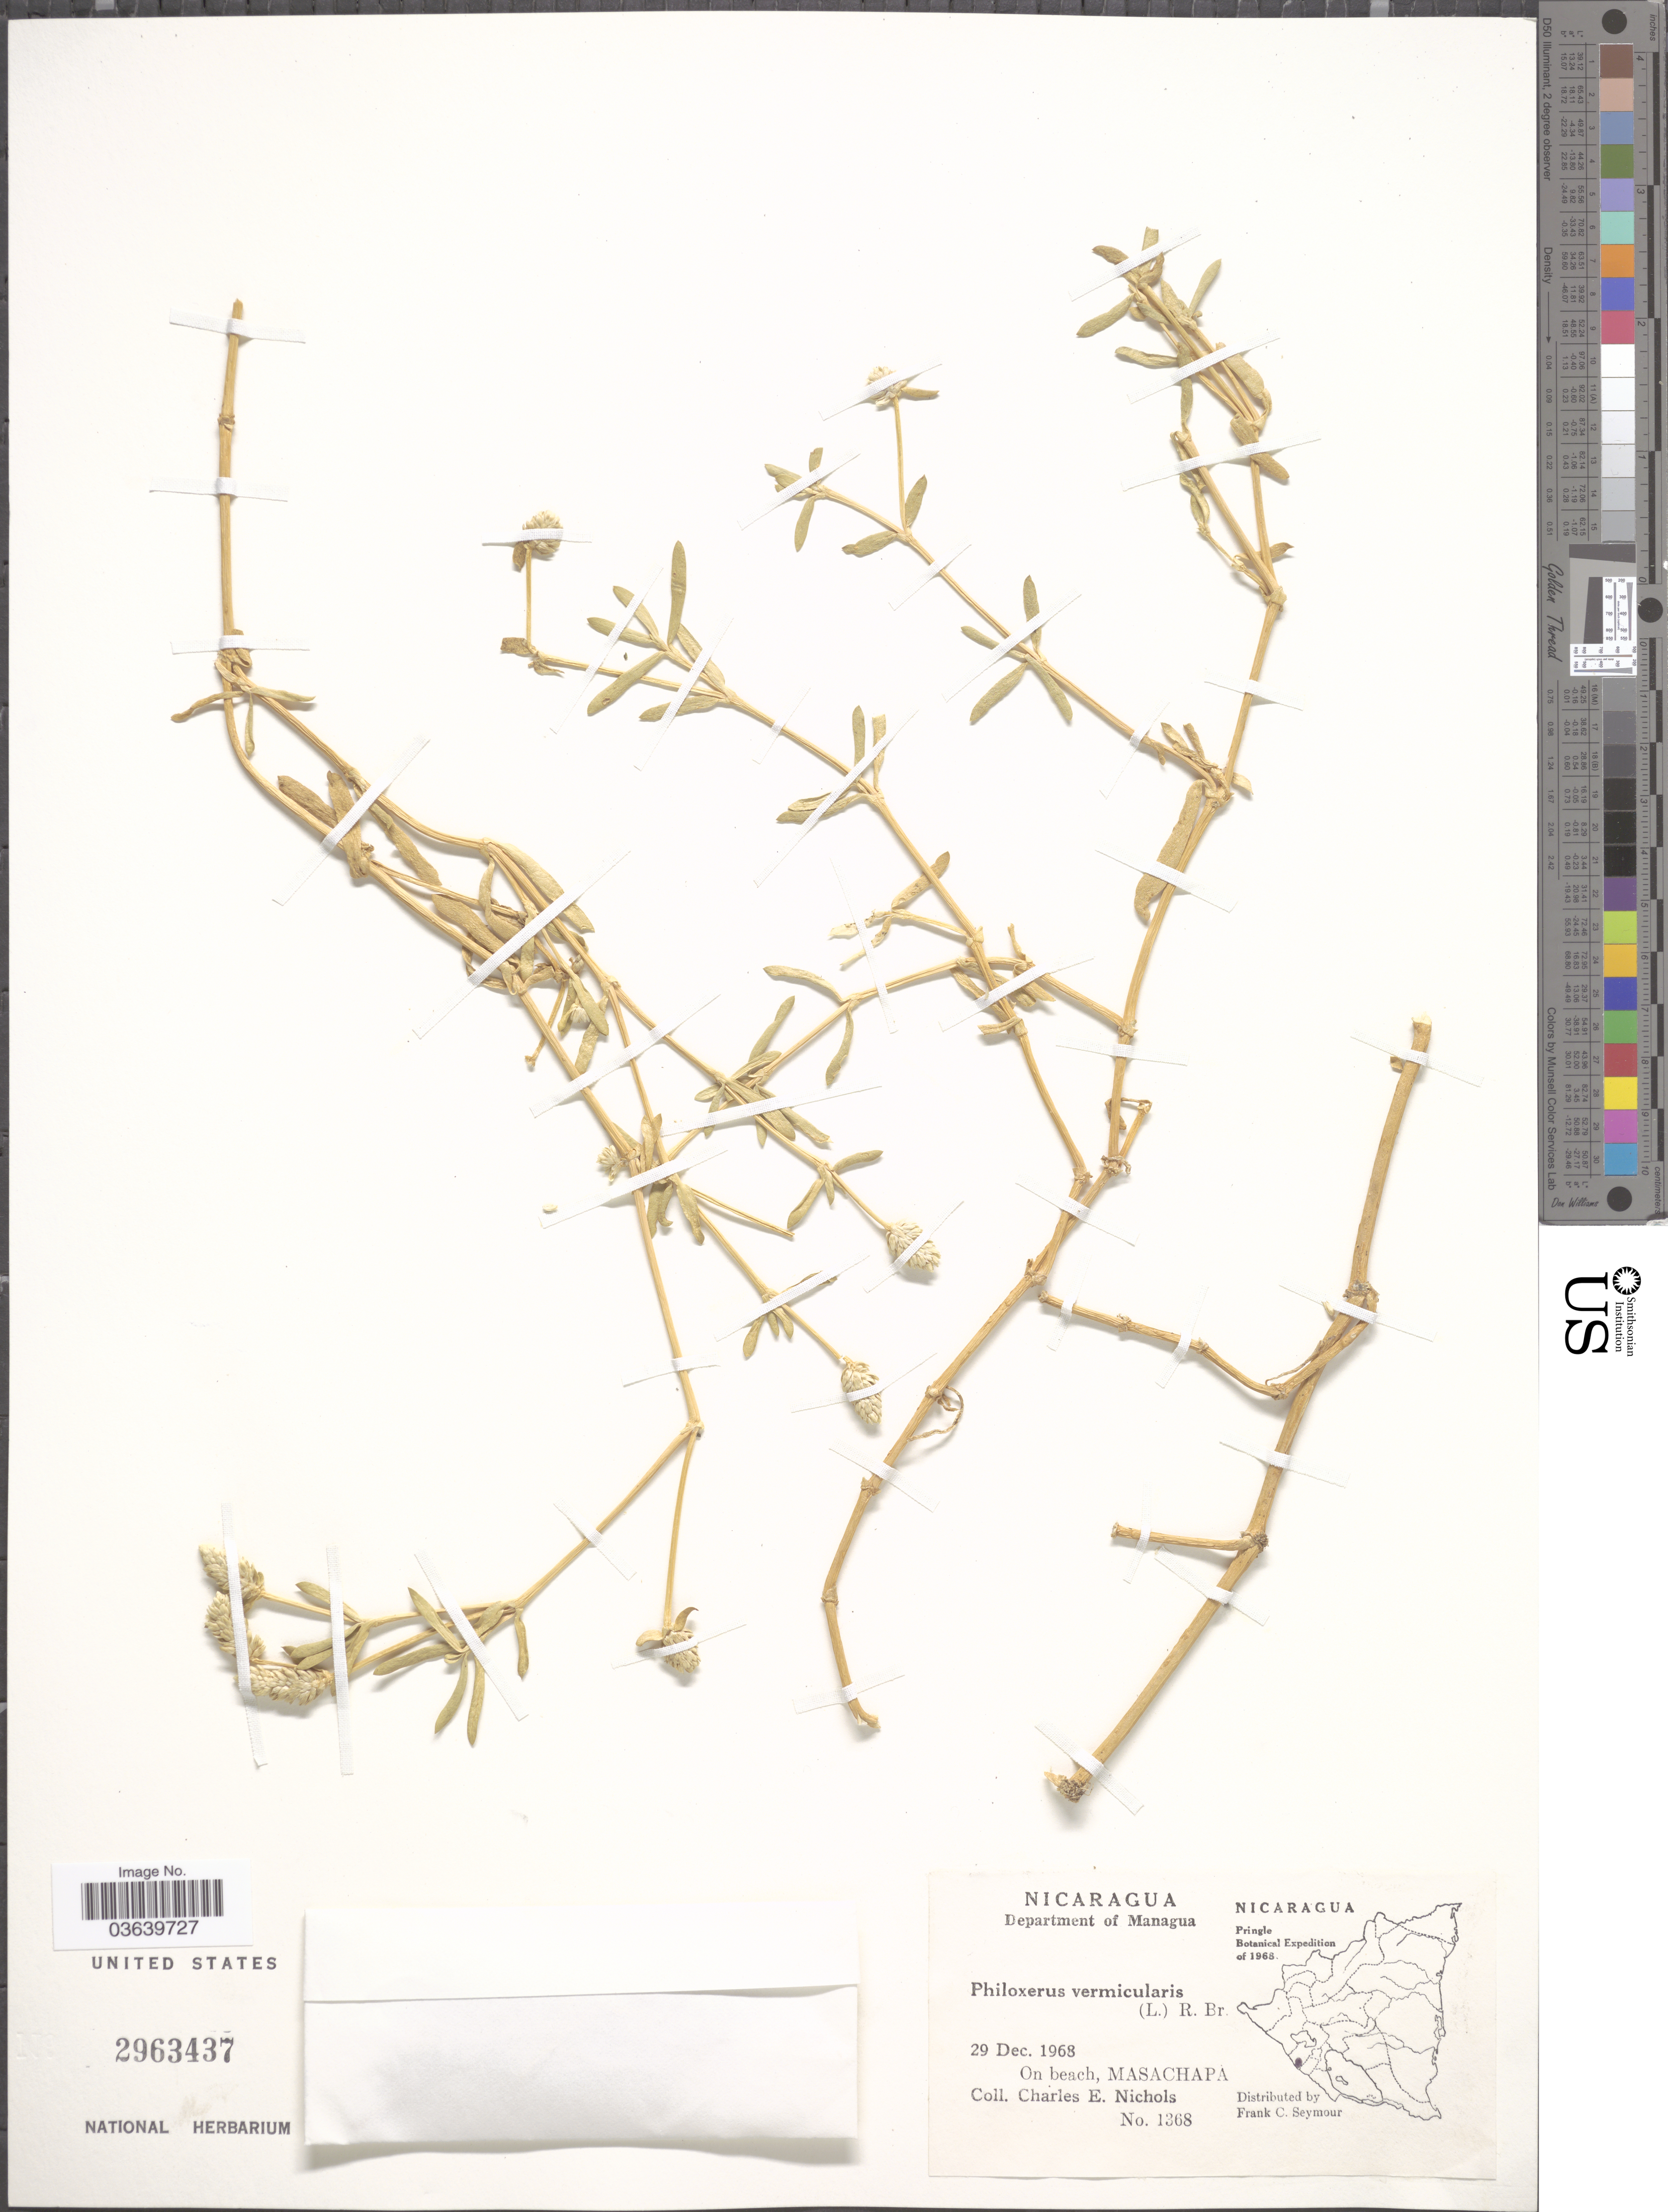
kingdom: Plantae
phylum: Tracheophyta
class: Magnoliopsida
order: Caryophyllales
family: Amaranthaceae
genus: Gomphrena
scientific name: Gomphrena vermicularis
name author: L.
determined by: Strong, Mark T., (BOT), Smithsonian Institution - National Museum of Natural History (UNITED STATES)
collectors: C. Nichols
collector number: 1368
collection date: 1968-12-29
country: Nicaragua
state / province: Managua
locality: Department of Managua. On beach, Masachapa.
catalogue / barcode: US 2963437